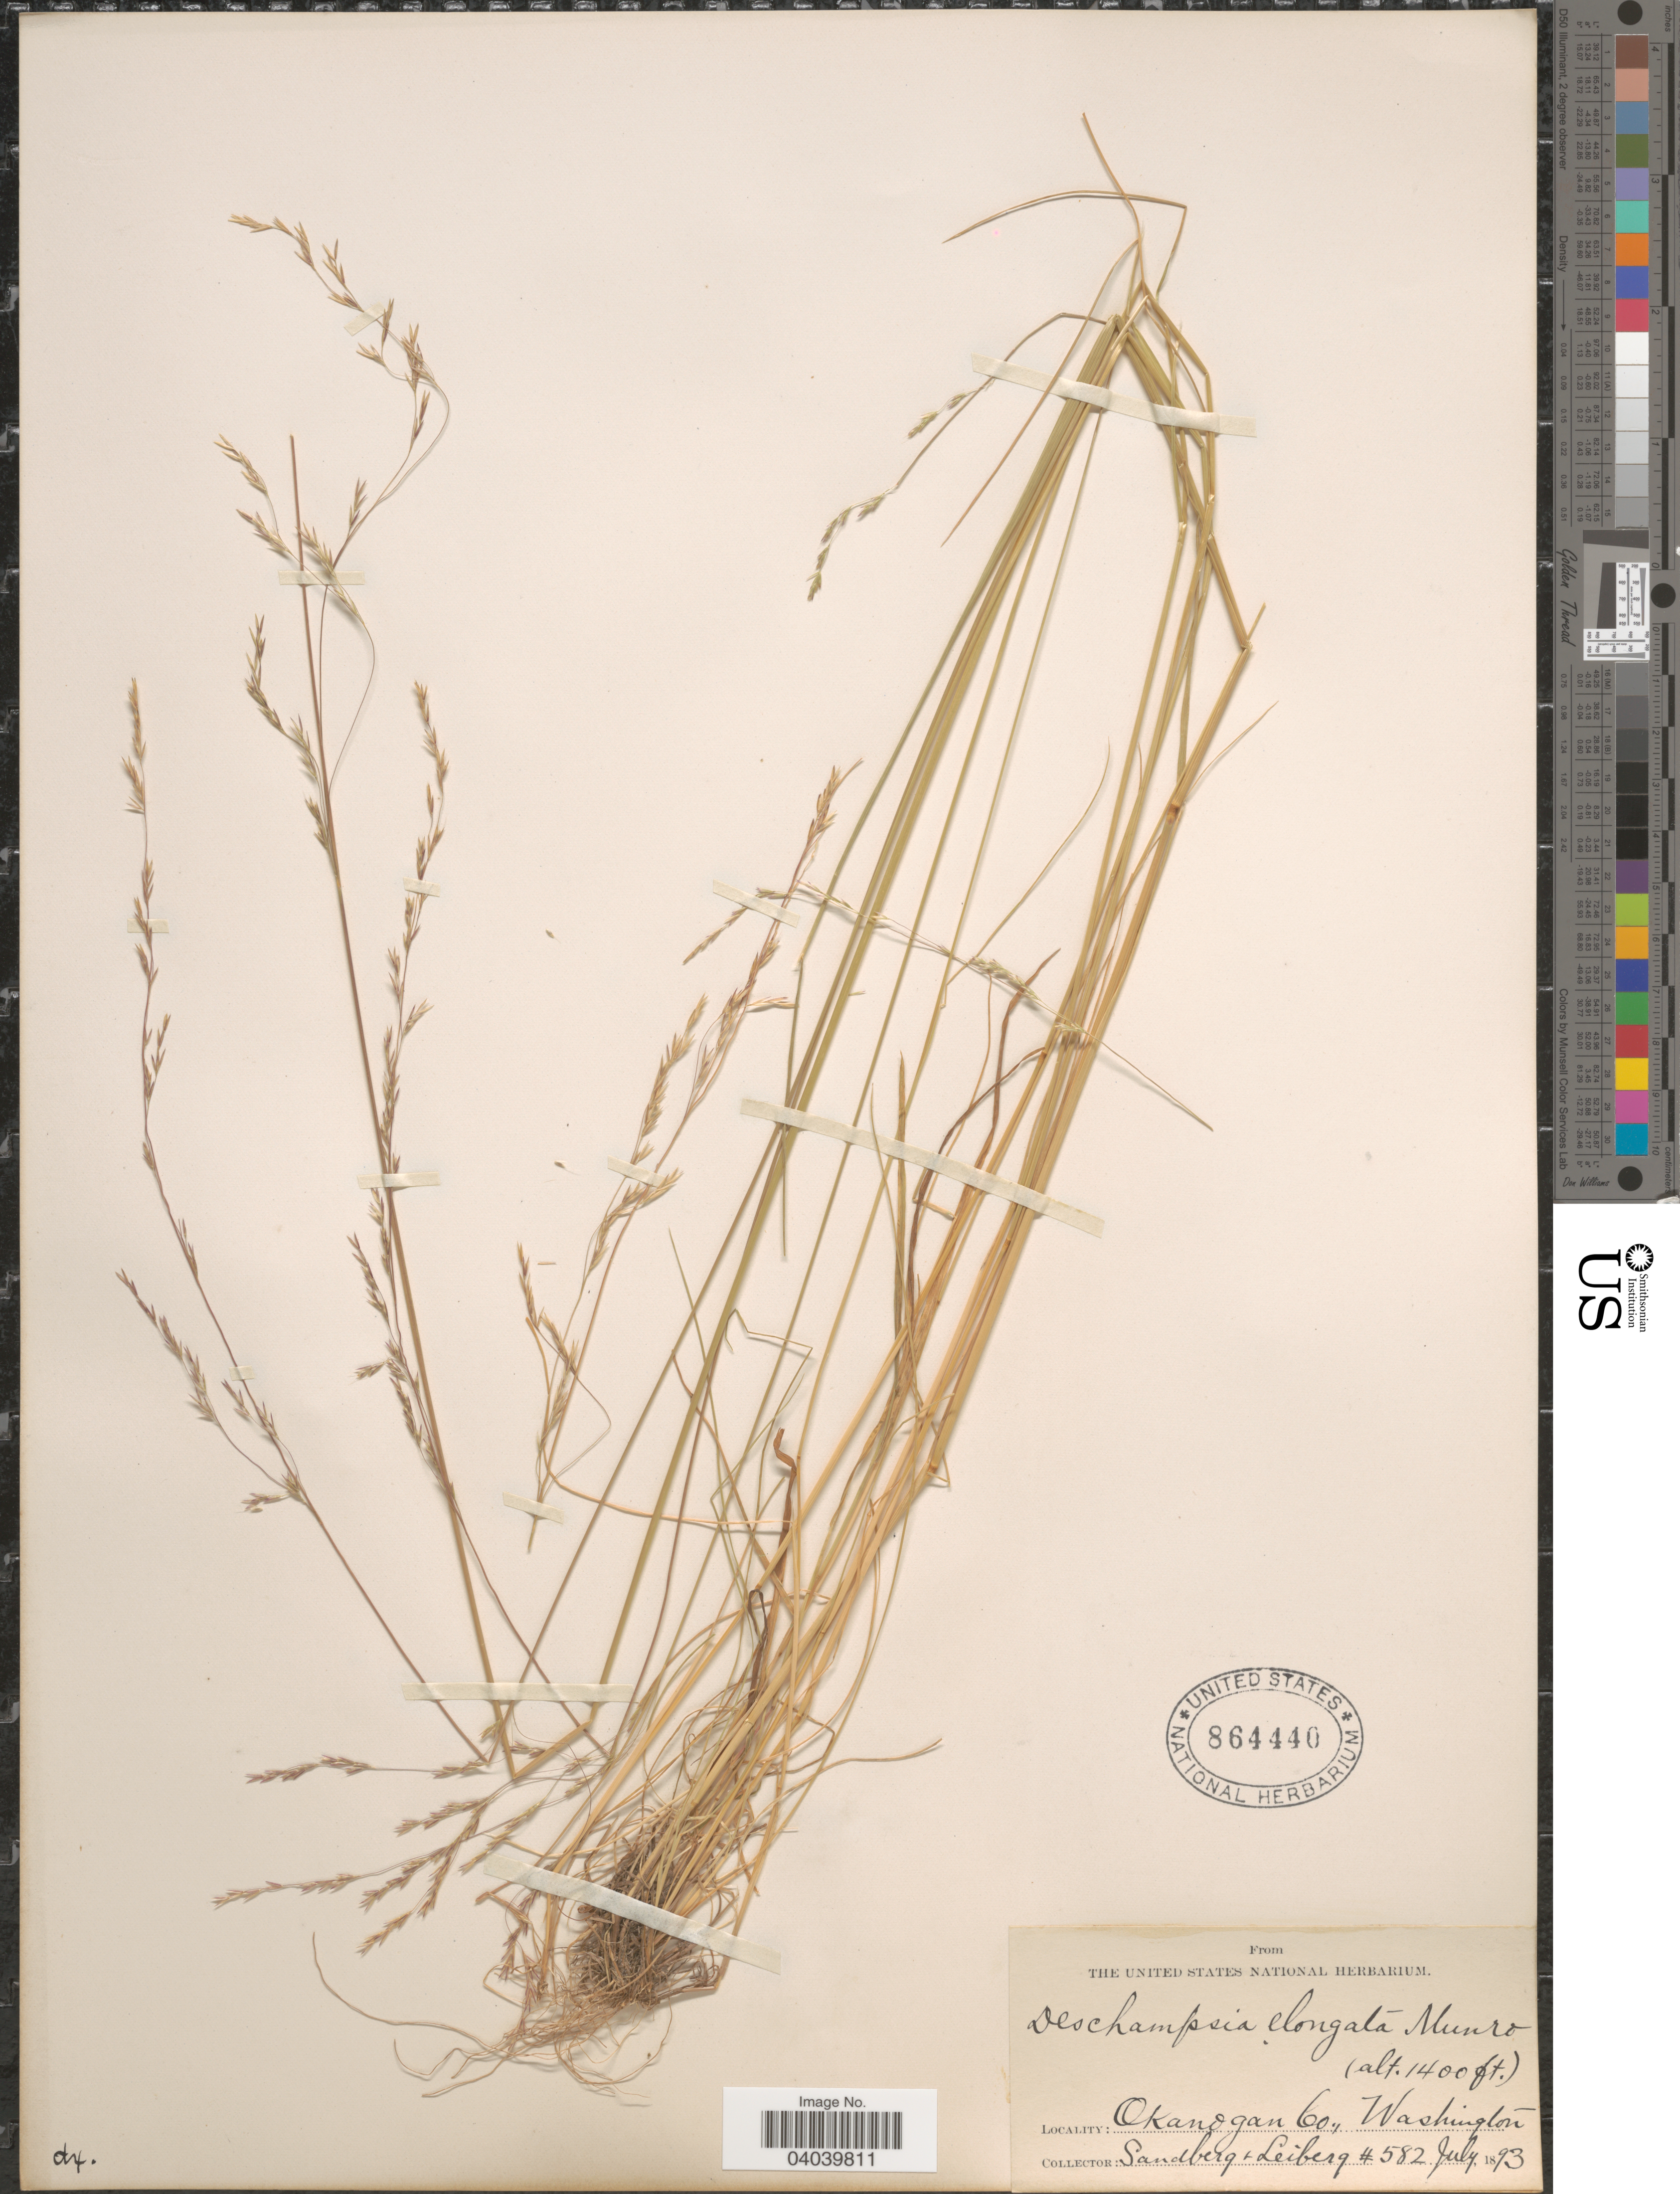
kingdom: Plantae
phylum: Tracheophyta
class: Liliopsida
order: Poales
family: Poaceae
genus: Deschampsia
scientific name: Deschampsia elongata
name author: (Hook.) Munro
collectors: Sandberg & -. Leiberg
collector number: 582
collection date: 1893-07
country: United States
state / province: Washington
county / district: Okanogan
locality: Okanogan Co.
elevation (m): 427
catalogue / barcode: US 864440